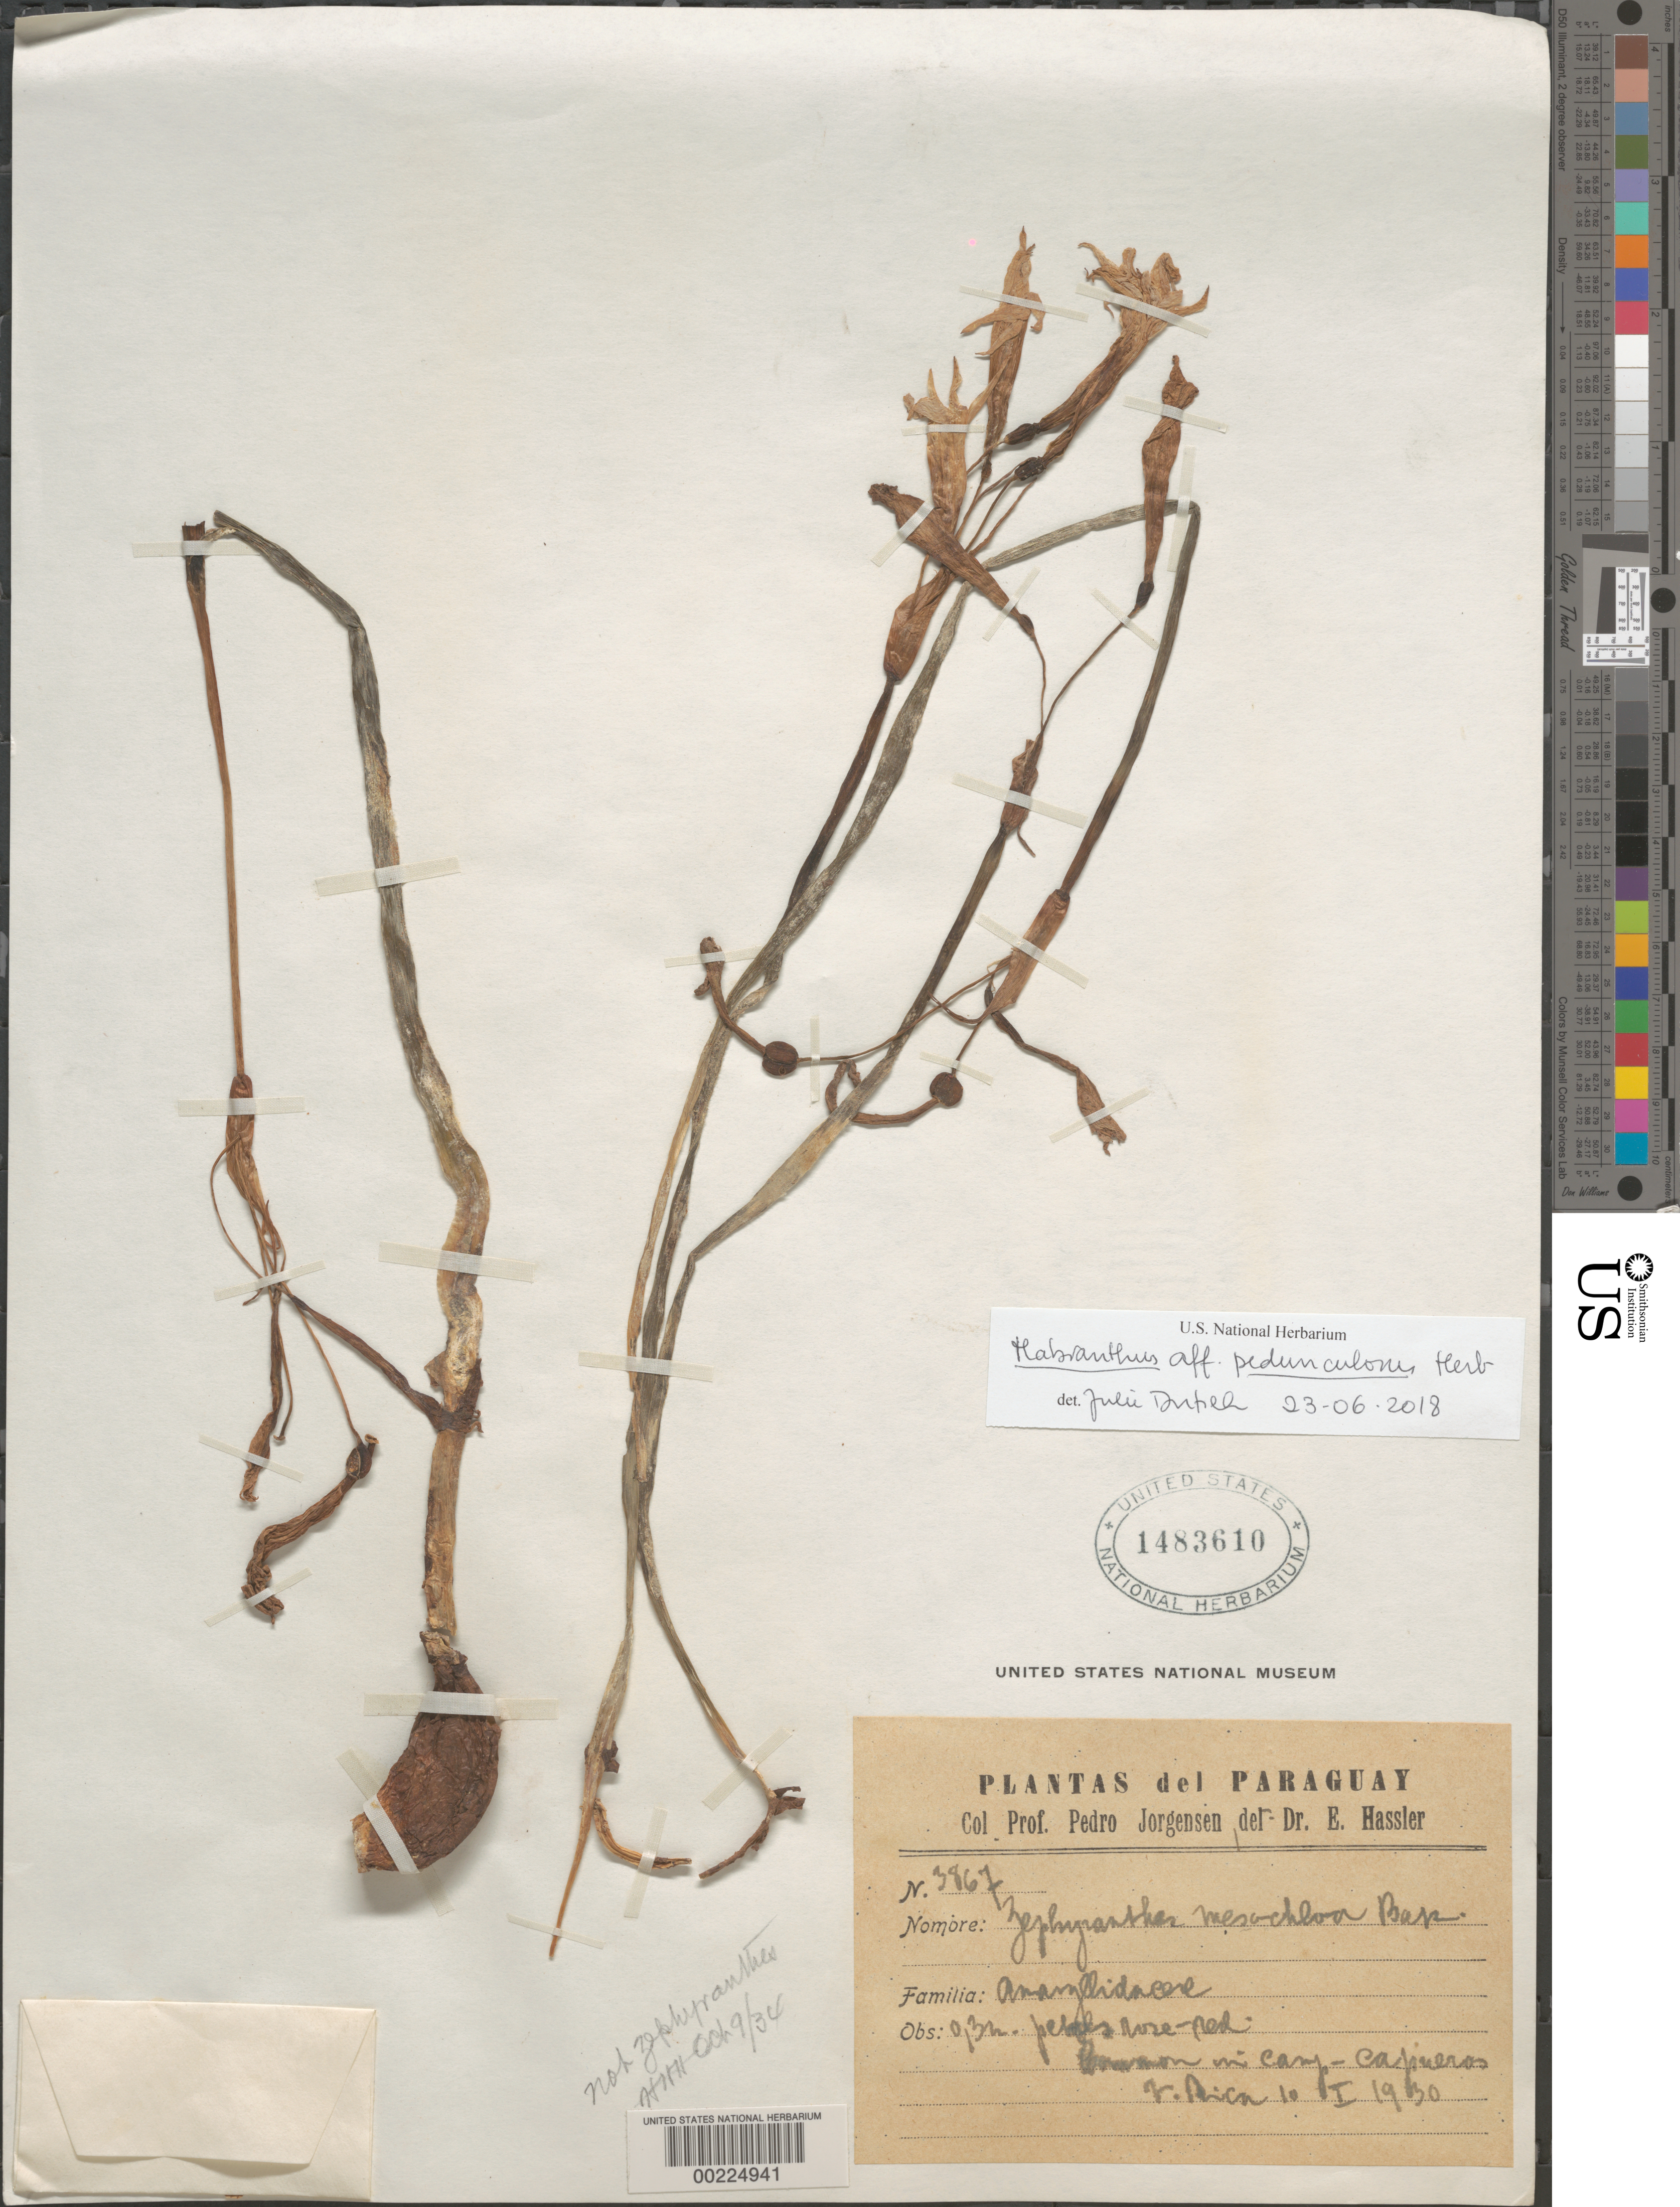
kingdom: Plantae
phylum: Tracheophyta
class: Liliopsida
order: Asparagales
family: Amaryllidaceae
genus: Habranthus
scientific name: Habranthus pedunculosus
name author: Herb.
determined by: Dutilh, Julie H. A.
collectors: P. Jorgensen & E. Hassler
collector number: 3867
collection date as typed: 10 Jan 1930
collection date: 1930-01-10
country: Paraguay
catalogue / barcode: US 1483610